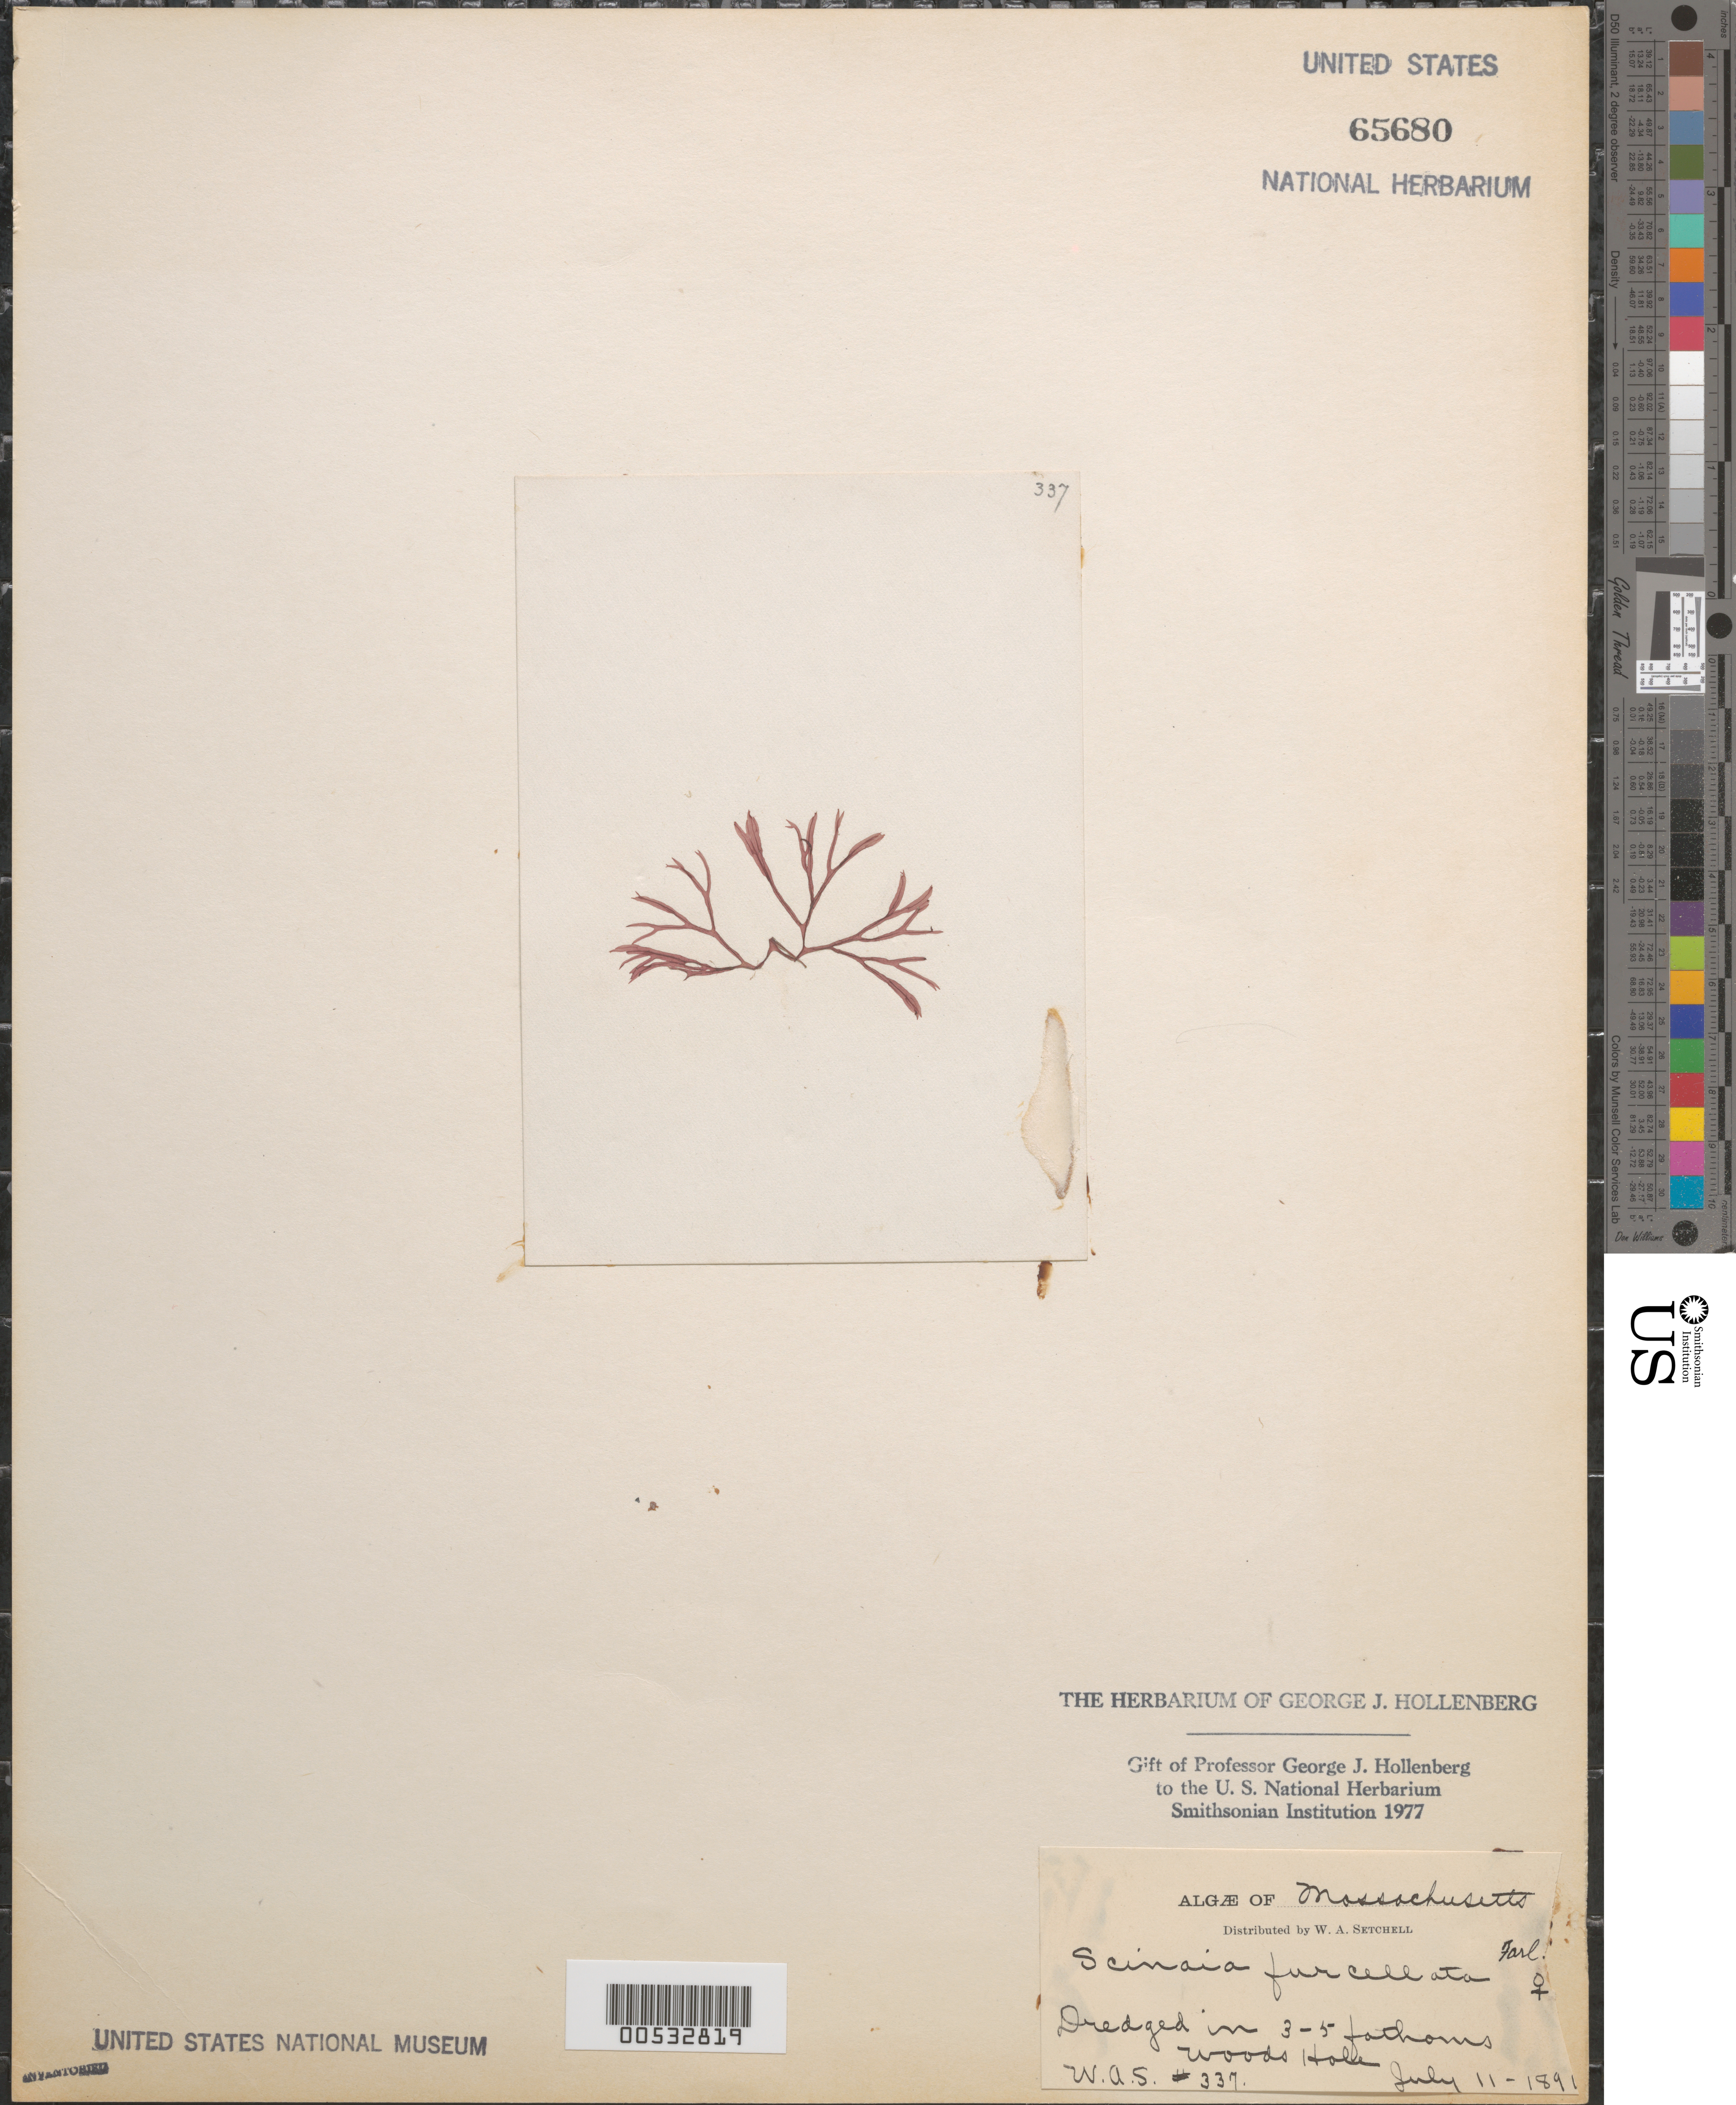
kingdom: Plantae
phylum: Rhodophyta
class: Florideophyceae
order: Nemaliales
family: Scinaiaceae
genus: Scinaia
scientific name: Scinaia furcellata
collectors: W. Setchell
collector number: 337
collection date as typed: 11 Jul 1891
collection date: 1891-07-11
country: United States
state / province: Massachusetts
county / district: Barnstable County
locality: Woods Hole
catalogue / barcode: US 65680